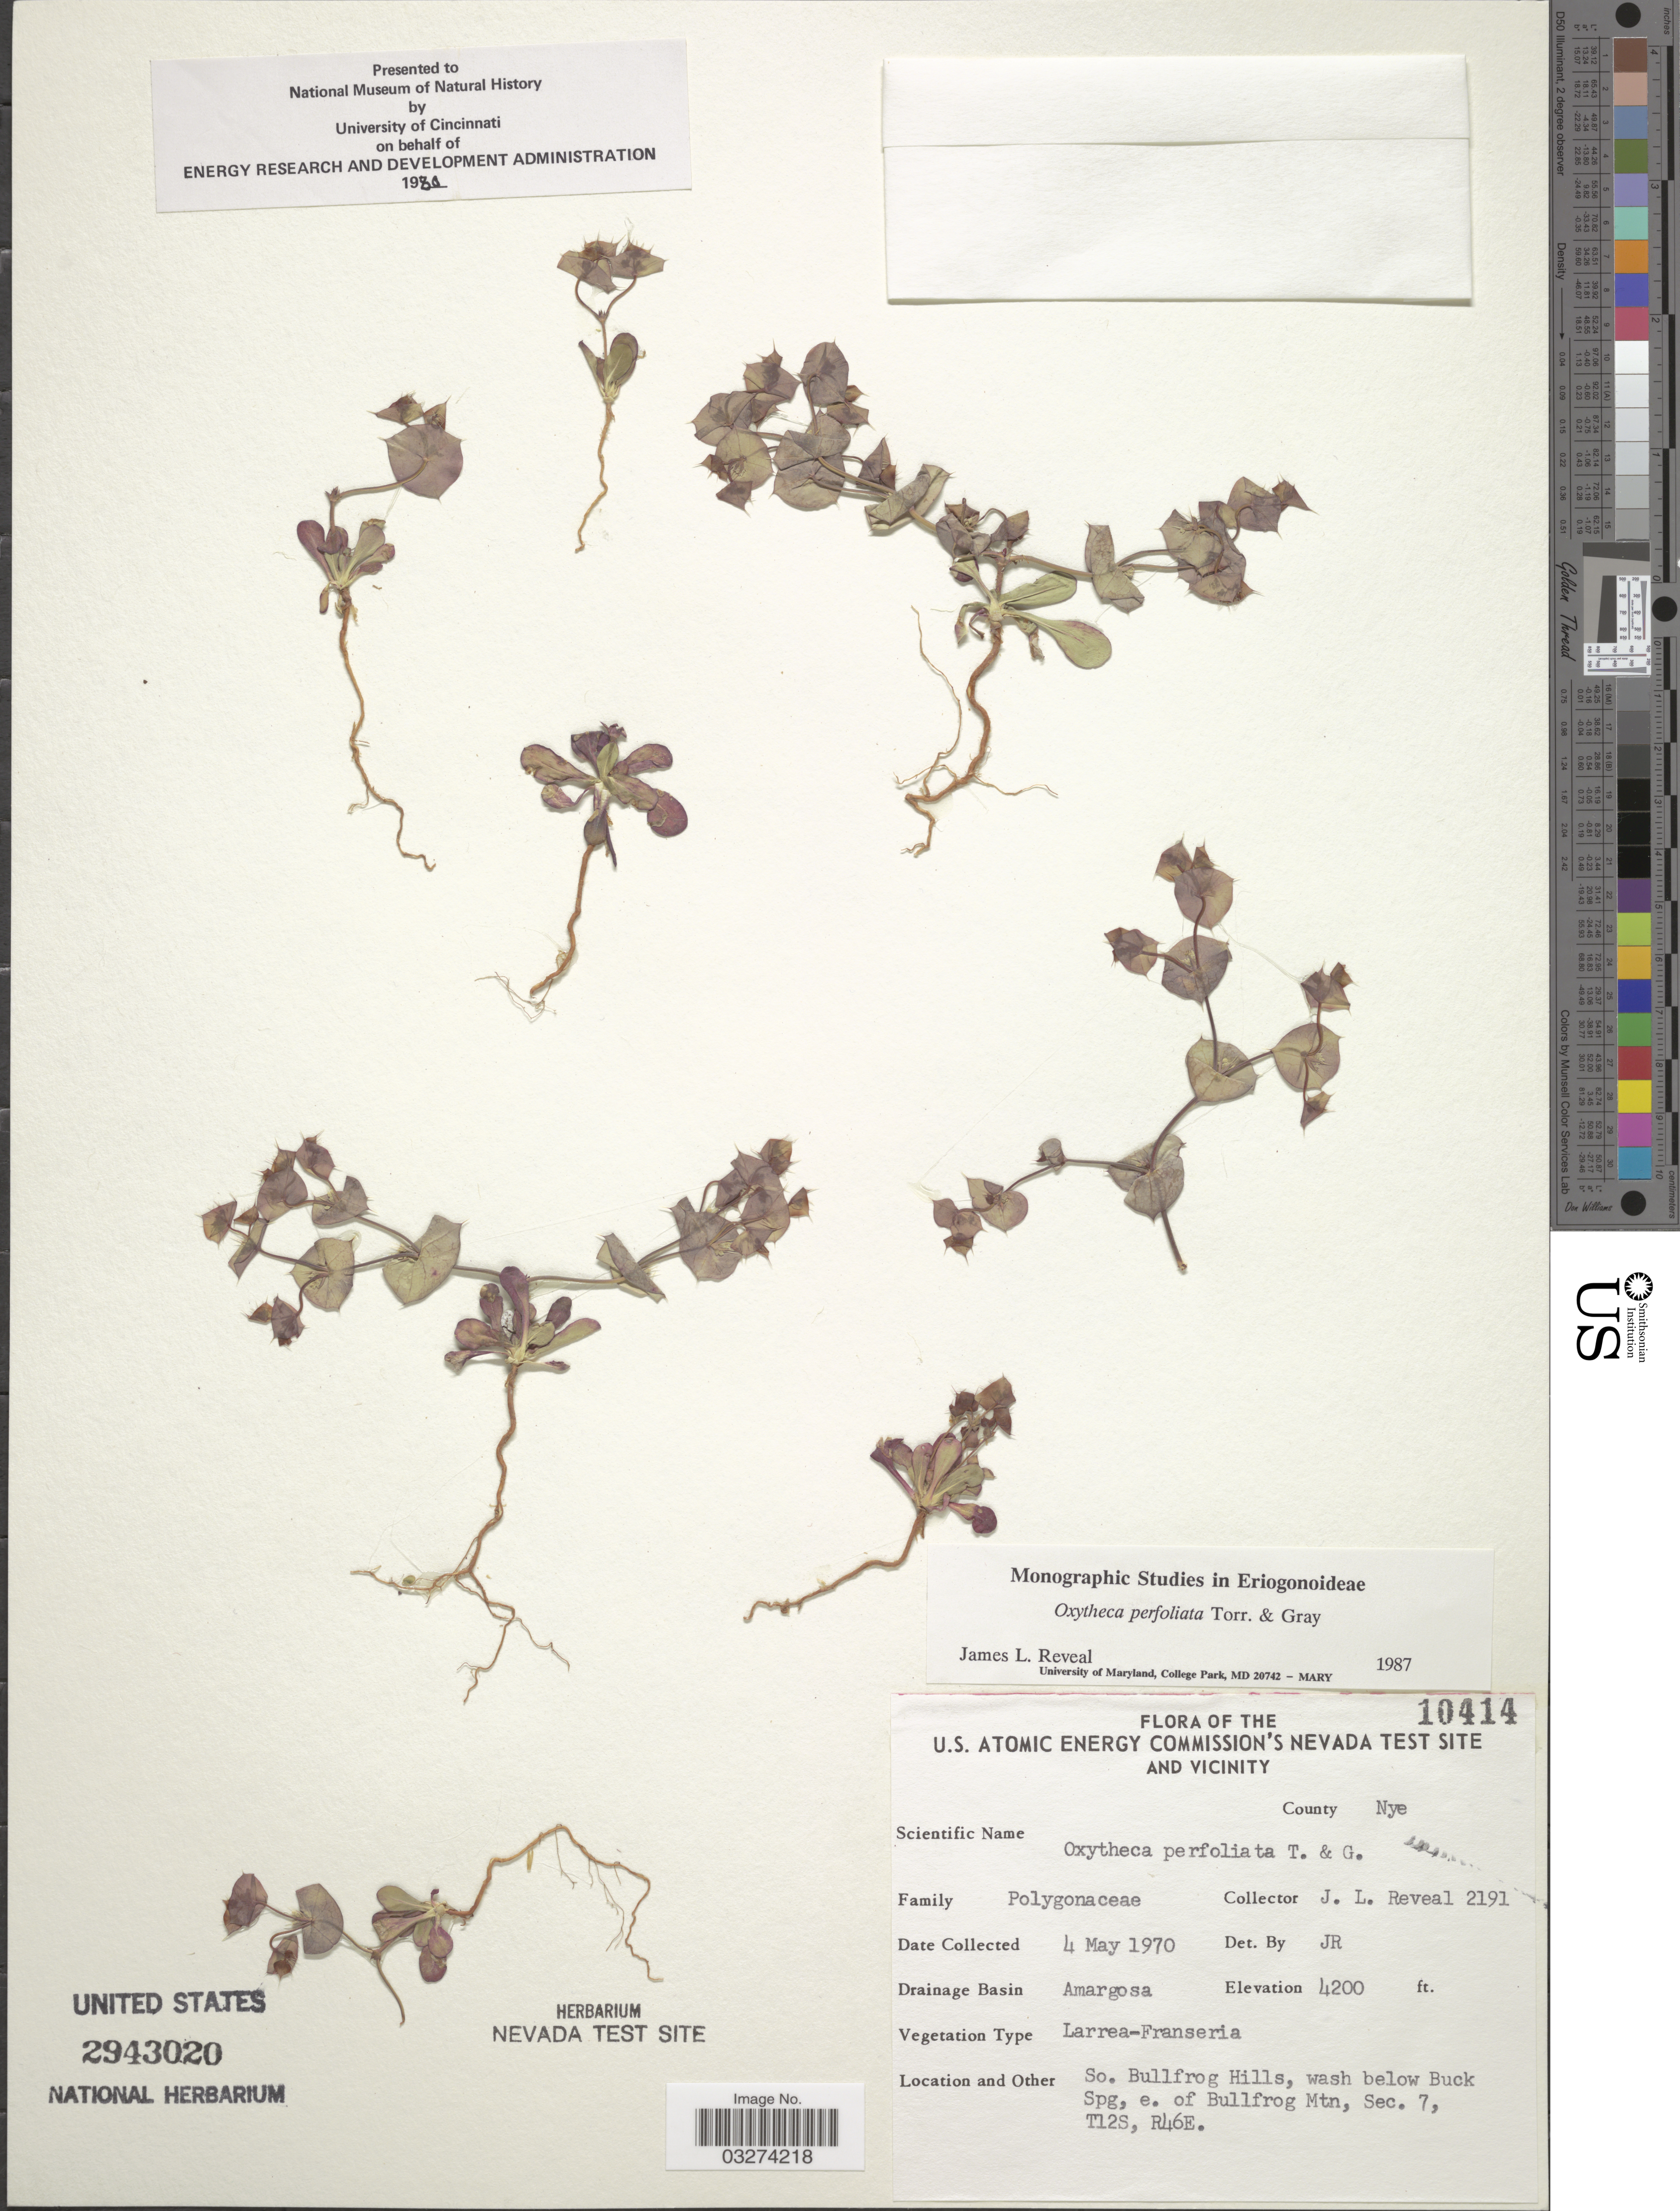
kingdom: Plantae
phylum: Tracheophyta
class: Magnoliopsida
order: Caryophyllales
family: Polygonaceae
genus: Oxytheca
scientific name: Oxytheca perfoliata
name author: Torr. & A. Gray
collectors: J. L. Reveal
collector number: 2191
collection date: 1970-05-04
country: United States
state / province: Nevada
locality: U.S. Atomic Energy Commission's Nevada Test Site and Vicinity. County Nye. Drainage Basin Amargosa. So. Bullfrog Hills, wash below Buck Spg, e. of Bullfrog Mtn. Sec. 7, T12S, R46E.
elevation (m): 1280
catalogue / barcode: US 2943020